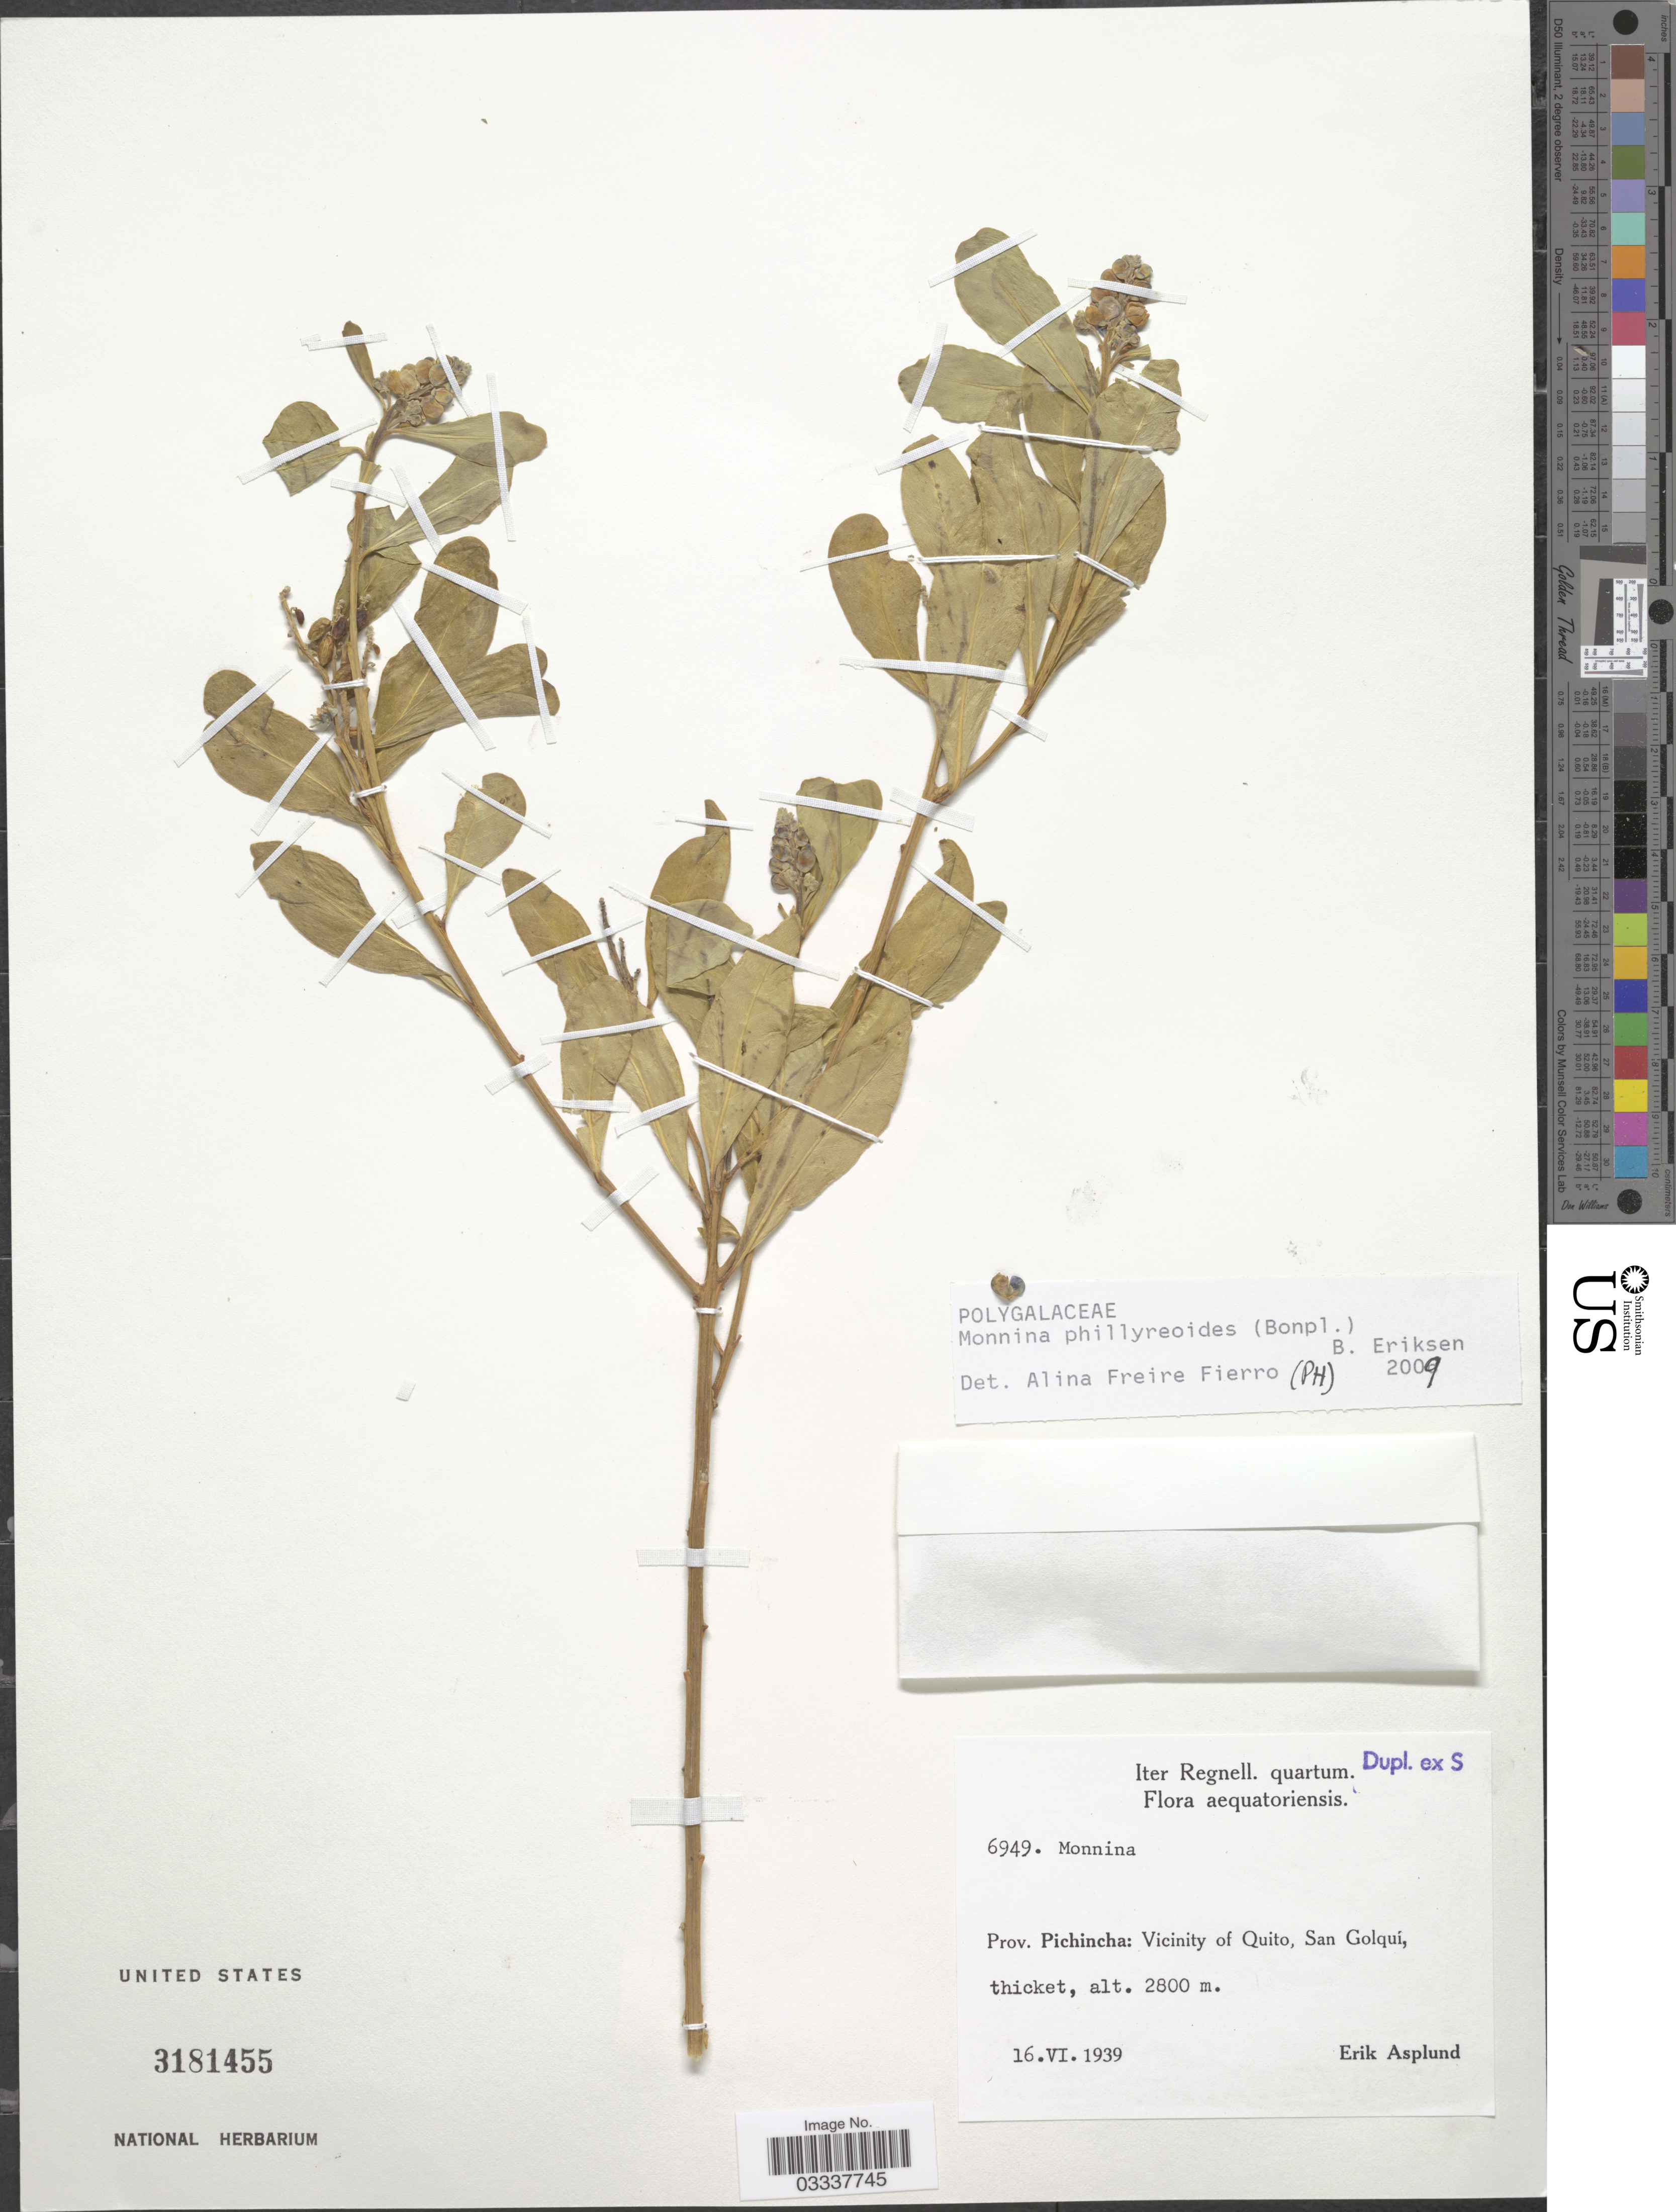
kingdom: Plantae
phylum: Tracheophyta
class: Magnoliopsida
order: Fabales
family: Polygalaceae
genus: Monnina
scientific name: Monnina phillyreoides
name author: (Bonpl.) B. Eriksen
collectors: E. Asplund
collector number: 6949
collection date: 1939-06-16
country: Ecuador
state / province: Pichincha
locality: Aequatoriensis, Vicinity of Quito, San Golquí.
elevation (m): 2800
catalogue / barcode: US 3181455